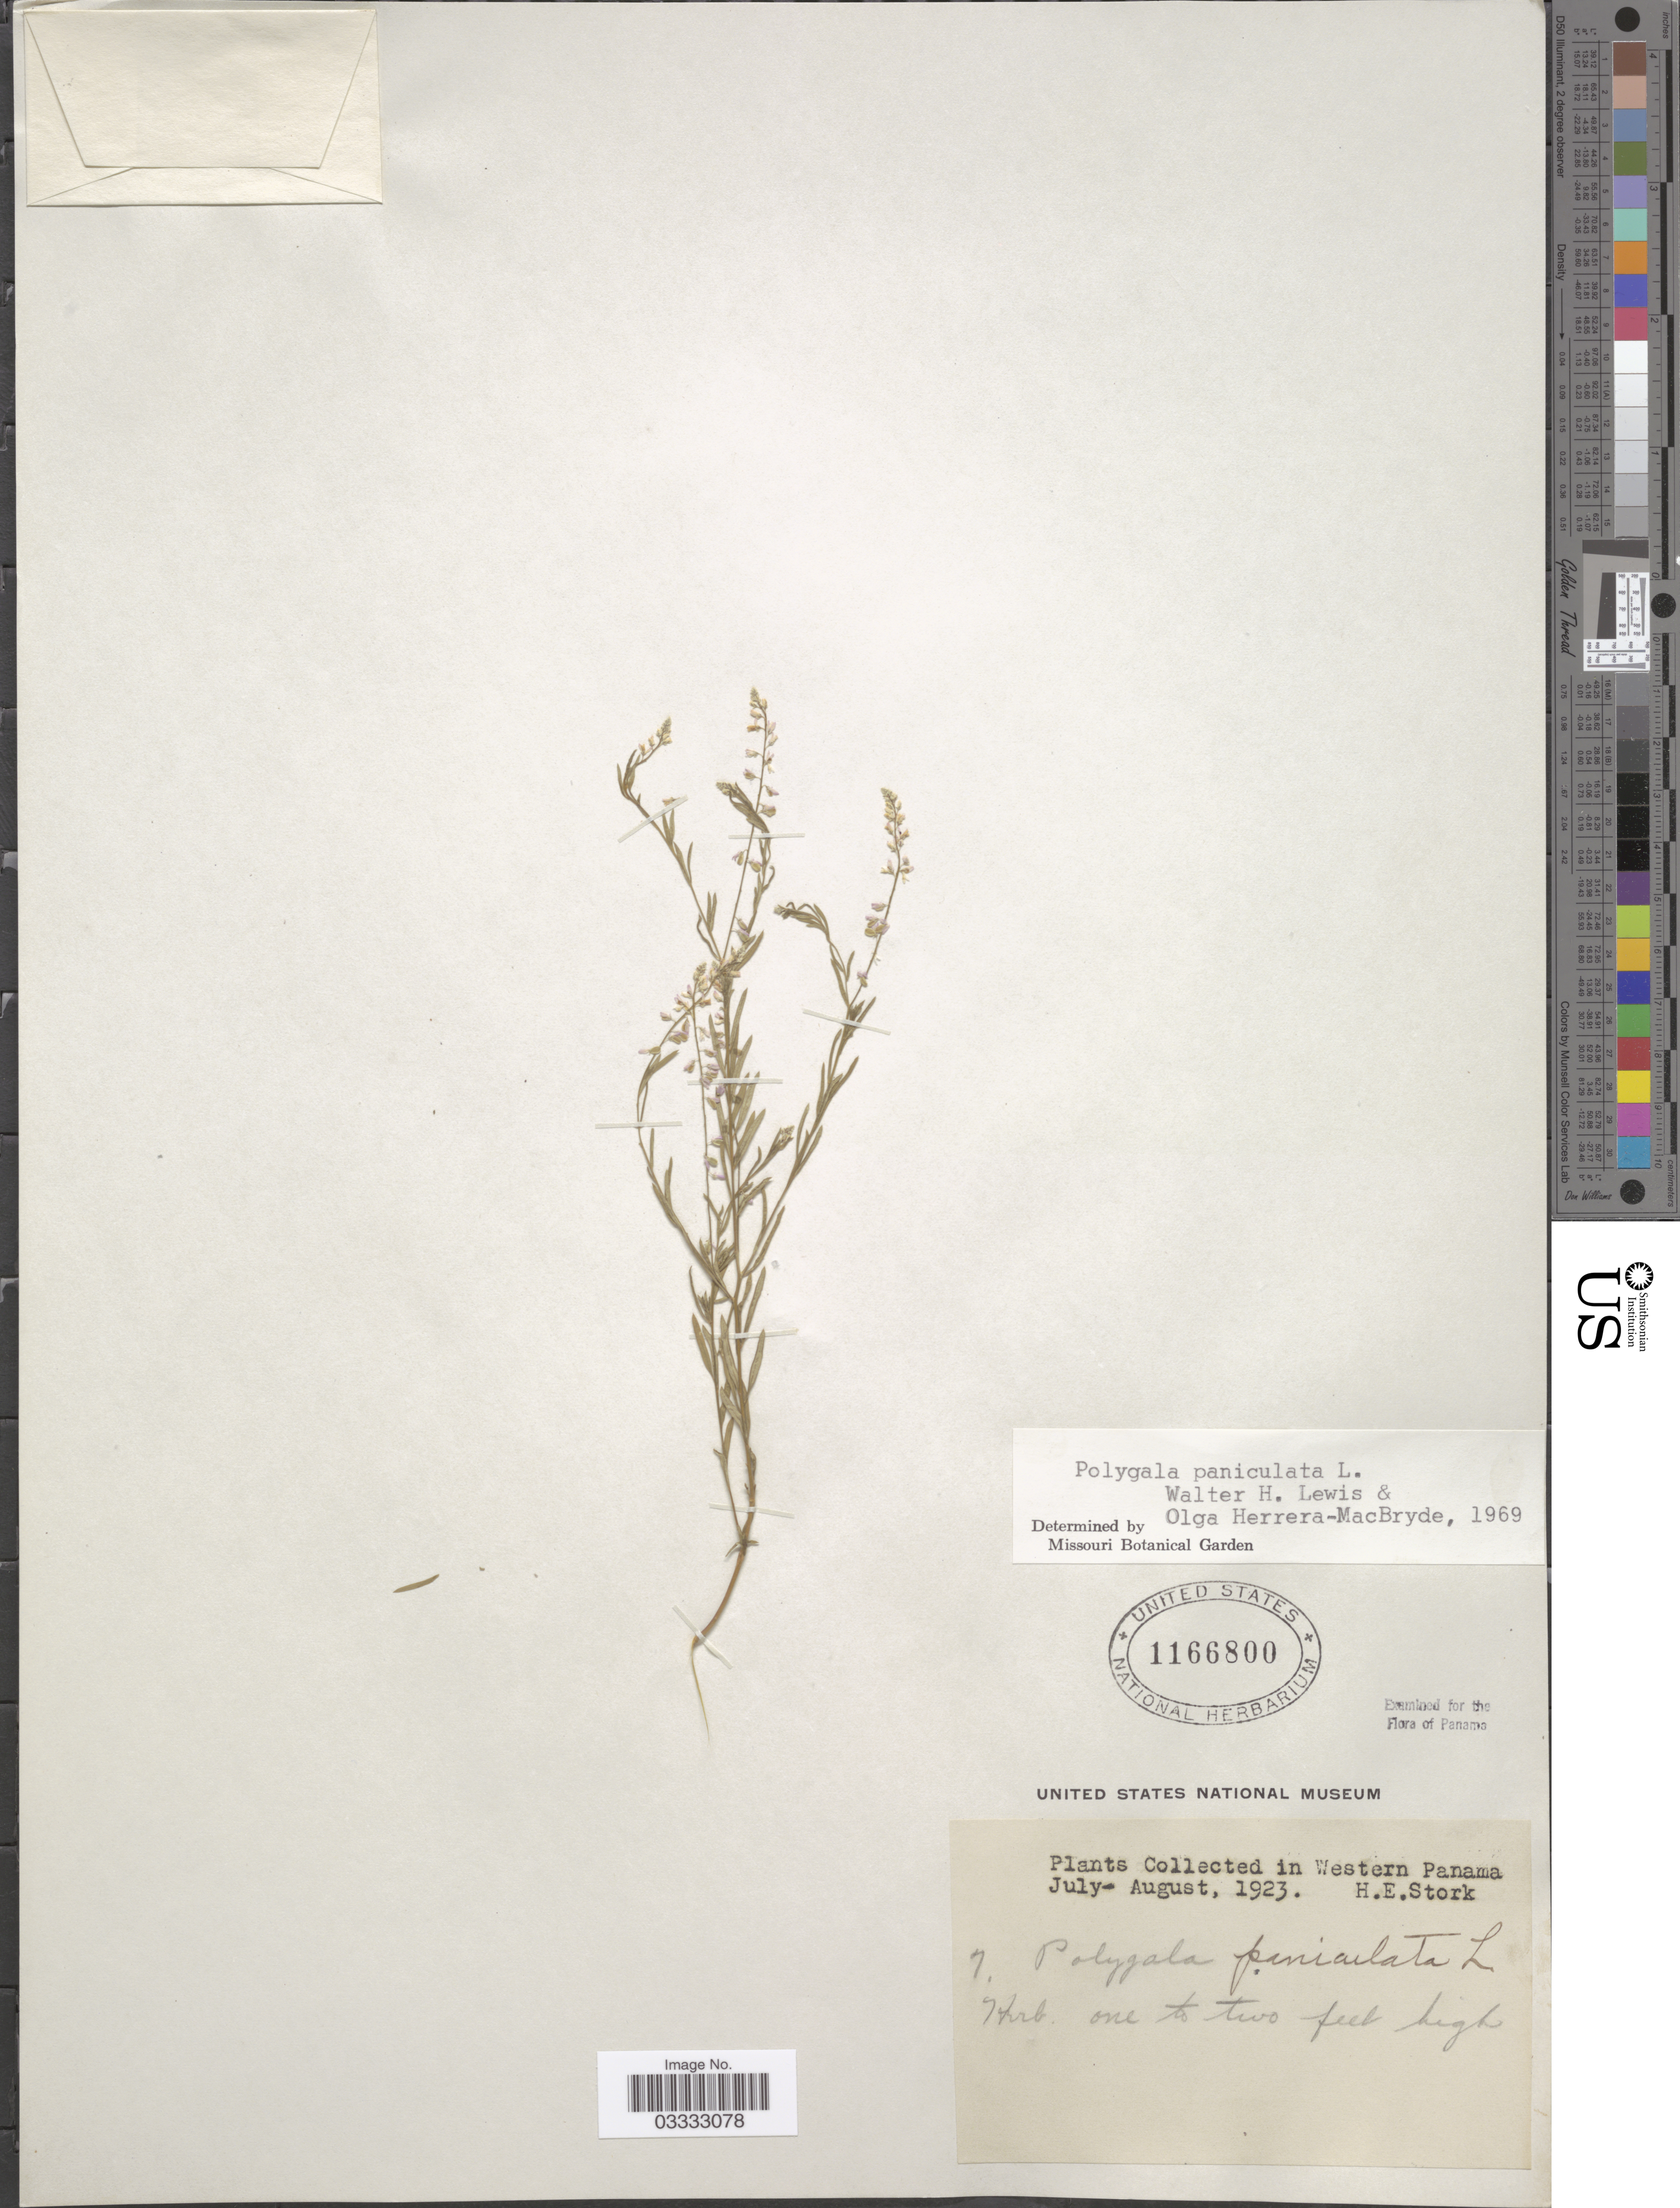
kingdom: Plantae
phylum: Tracheophyta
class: Magnoliopsida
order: Fabales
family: Polygalaceae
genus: Polygala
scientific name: Polygala paniculata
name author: L.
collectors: H. E. Stork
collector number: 7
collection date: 1923-07/1923-08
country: Panama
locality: Western Panama.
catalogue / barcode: US 1166800